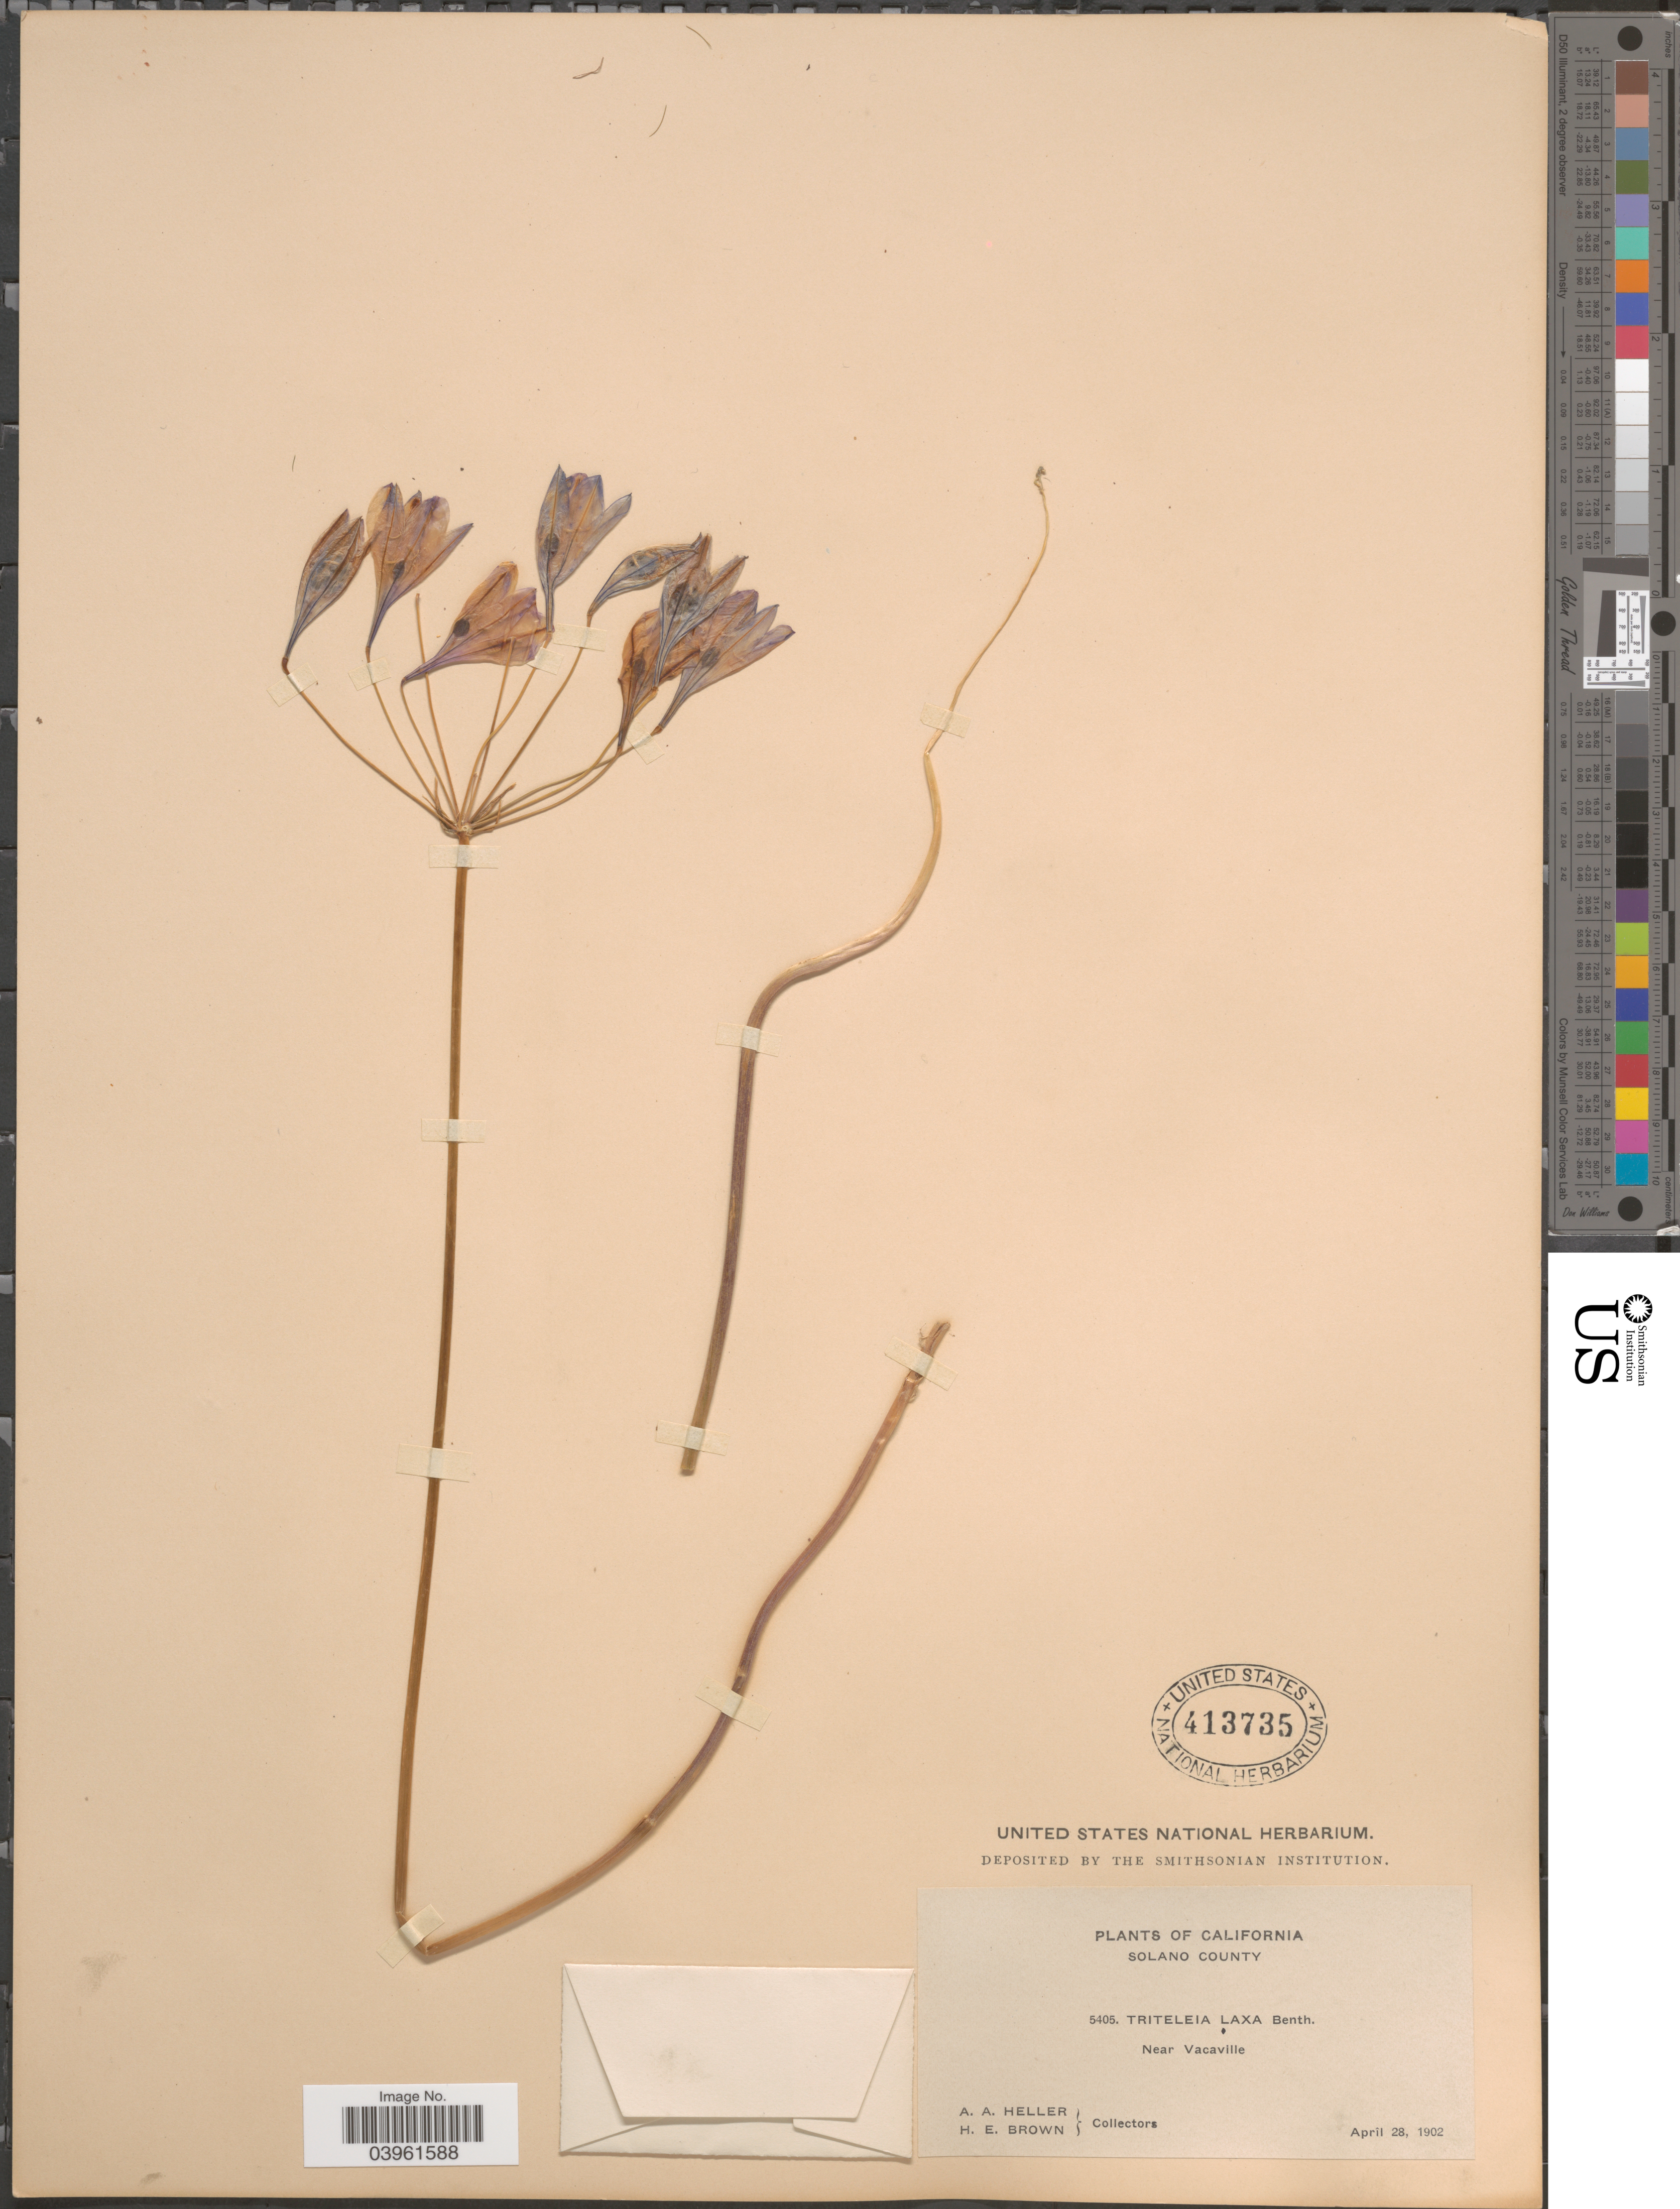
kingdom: Plantae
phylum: Tracheophyta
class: Liliopsida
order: Asparagales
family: Asparagaceae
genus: Triteleia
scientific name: Triteleia laxa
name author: Benth.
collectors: A. A. Heller & H. E. Brown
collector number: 5405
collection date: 1902-04-28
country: United States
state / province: California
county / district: Solano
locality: Solano County. Near Vacaville.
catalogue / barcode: US 413735